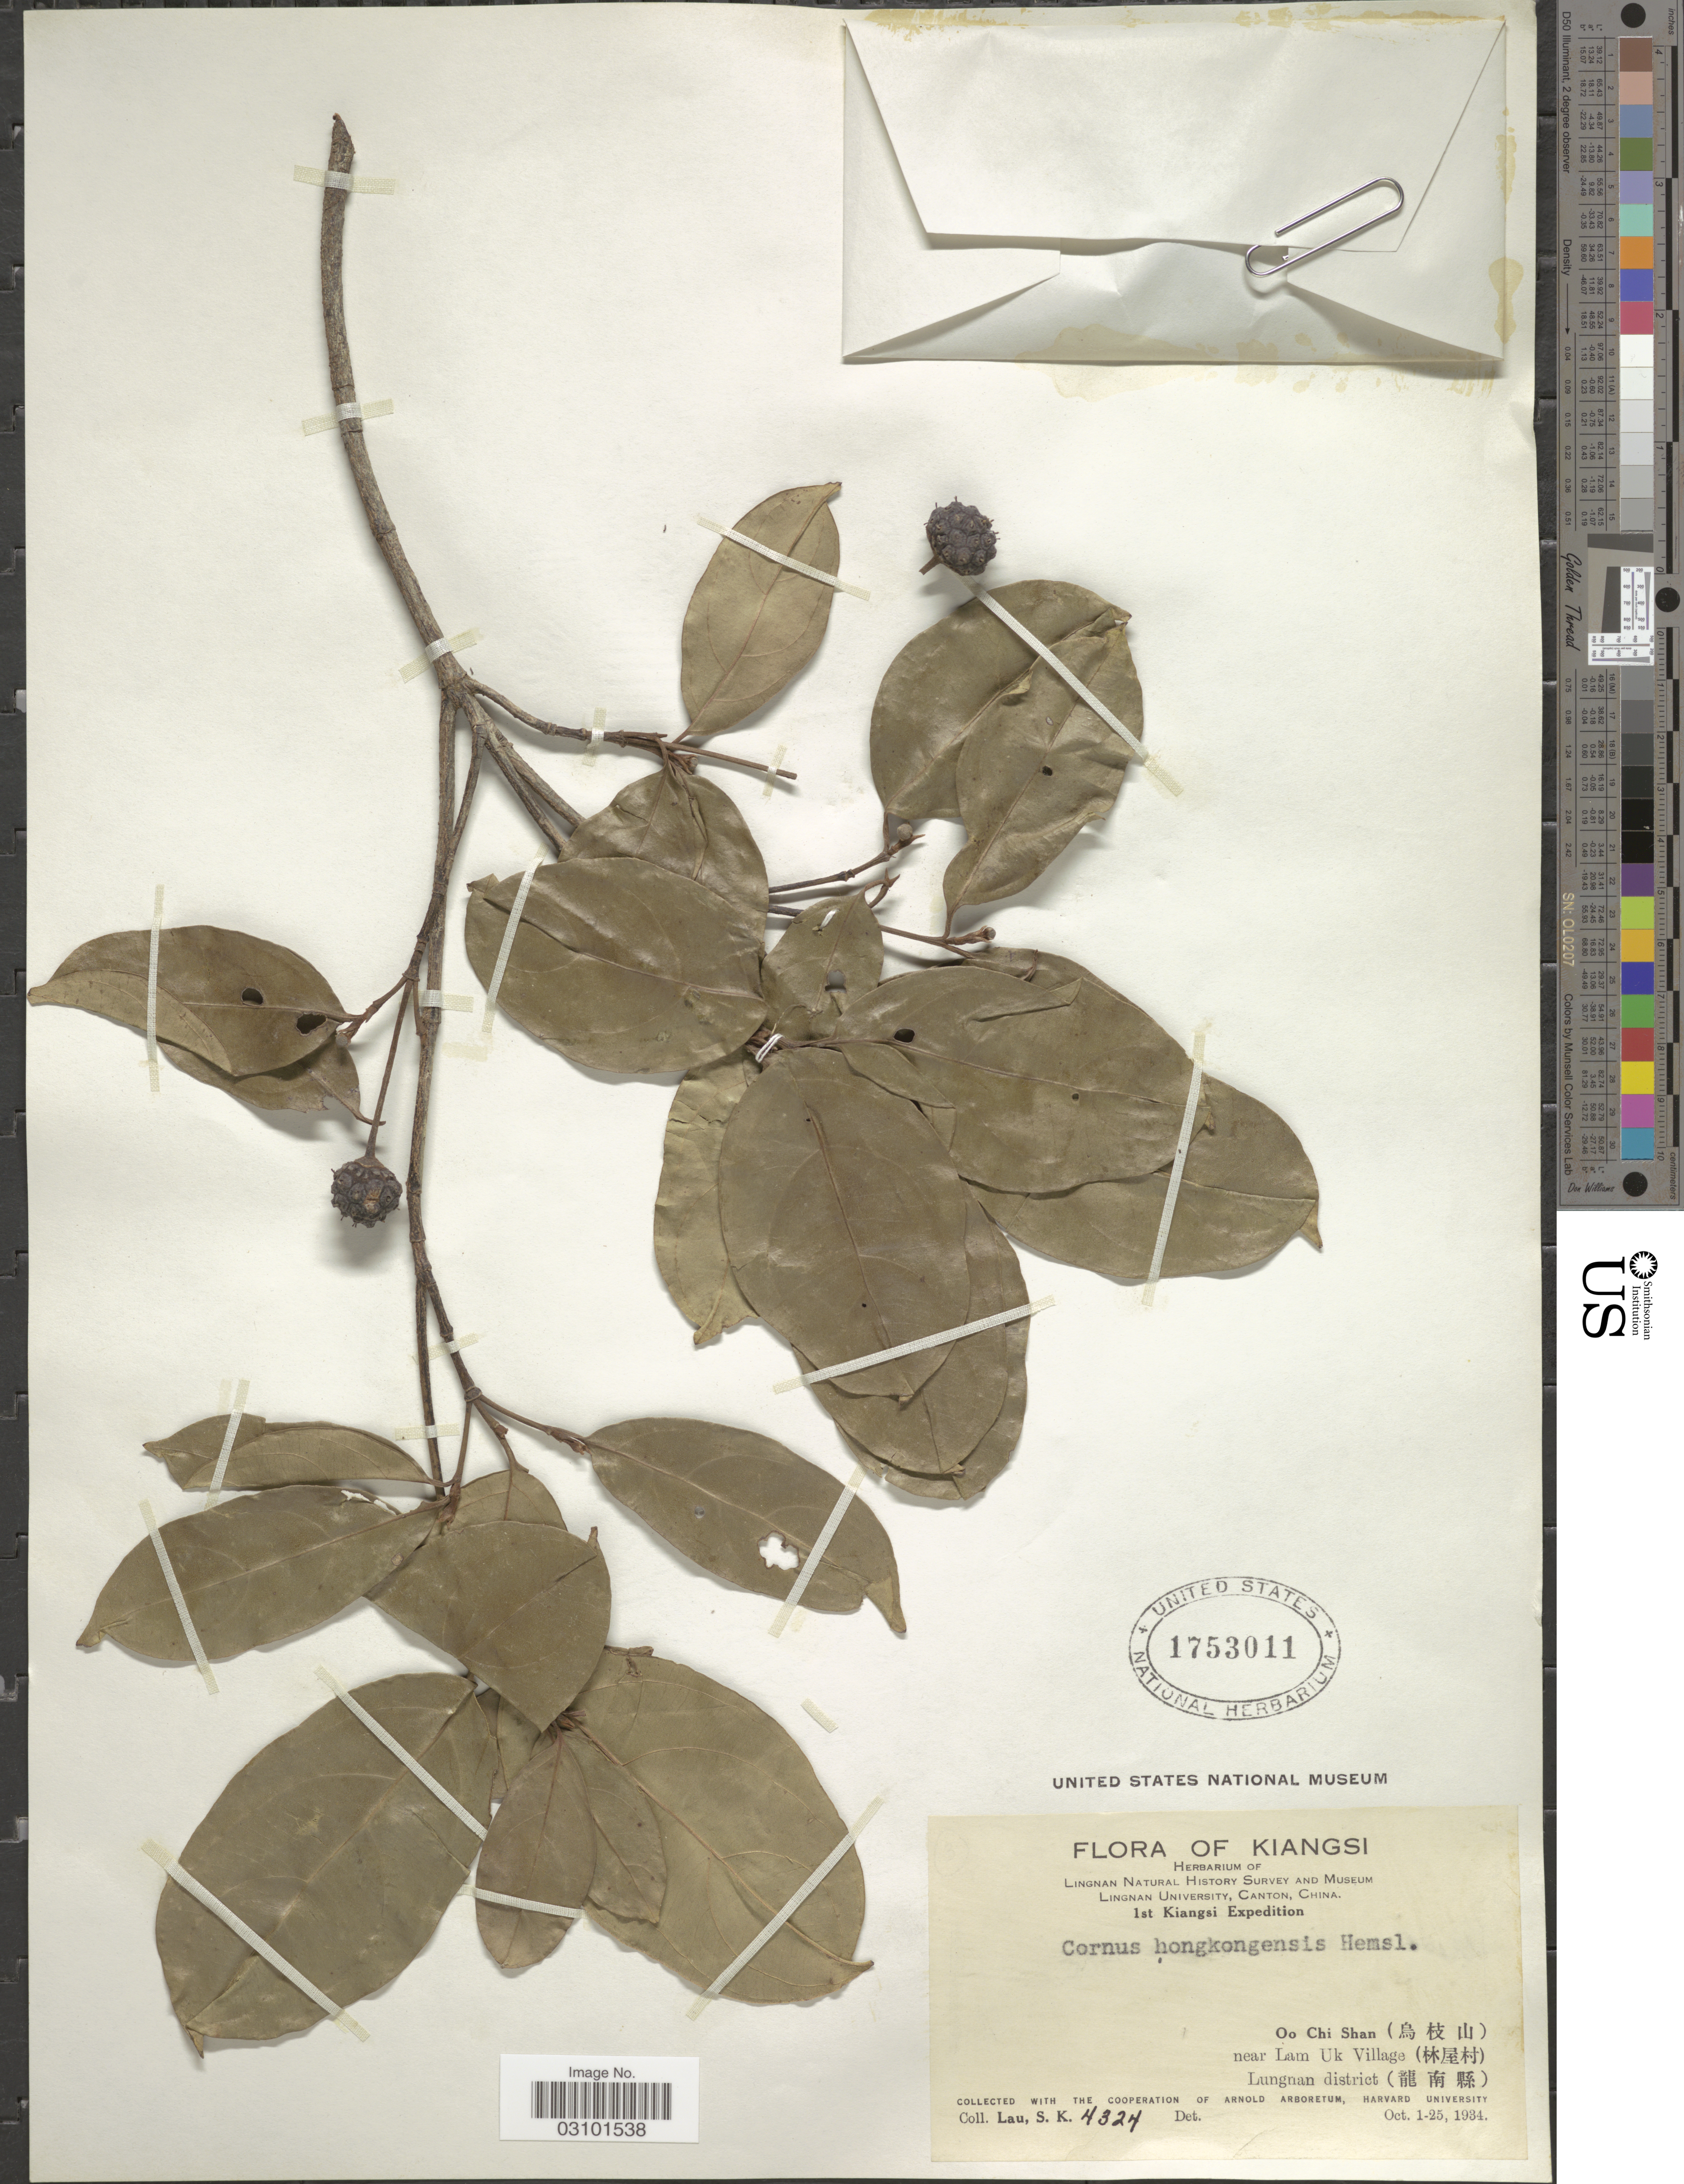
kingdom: Plantae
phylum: Tracheophyta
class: Magnoliopsida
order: Cornales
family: Cornaceae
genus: Cornus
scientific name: Cornus hongkongensis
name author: Hemsl.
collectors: S. K. Lau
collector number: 4324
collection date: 1934-10-01/1934-10-25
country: China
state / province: Jiangxi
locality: Kiangsi. Oo Chi Shan near Lam Uk Village, Lungnan district.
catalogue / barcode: US 1753011